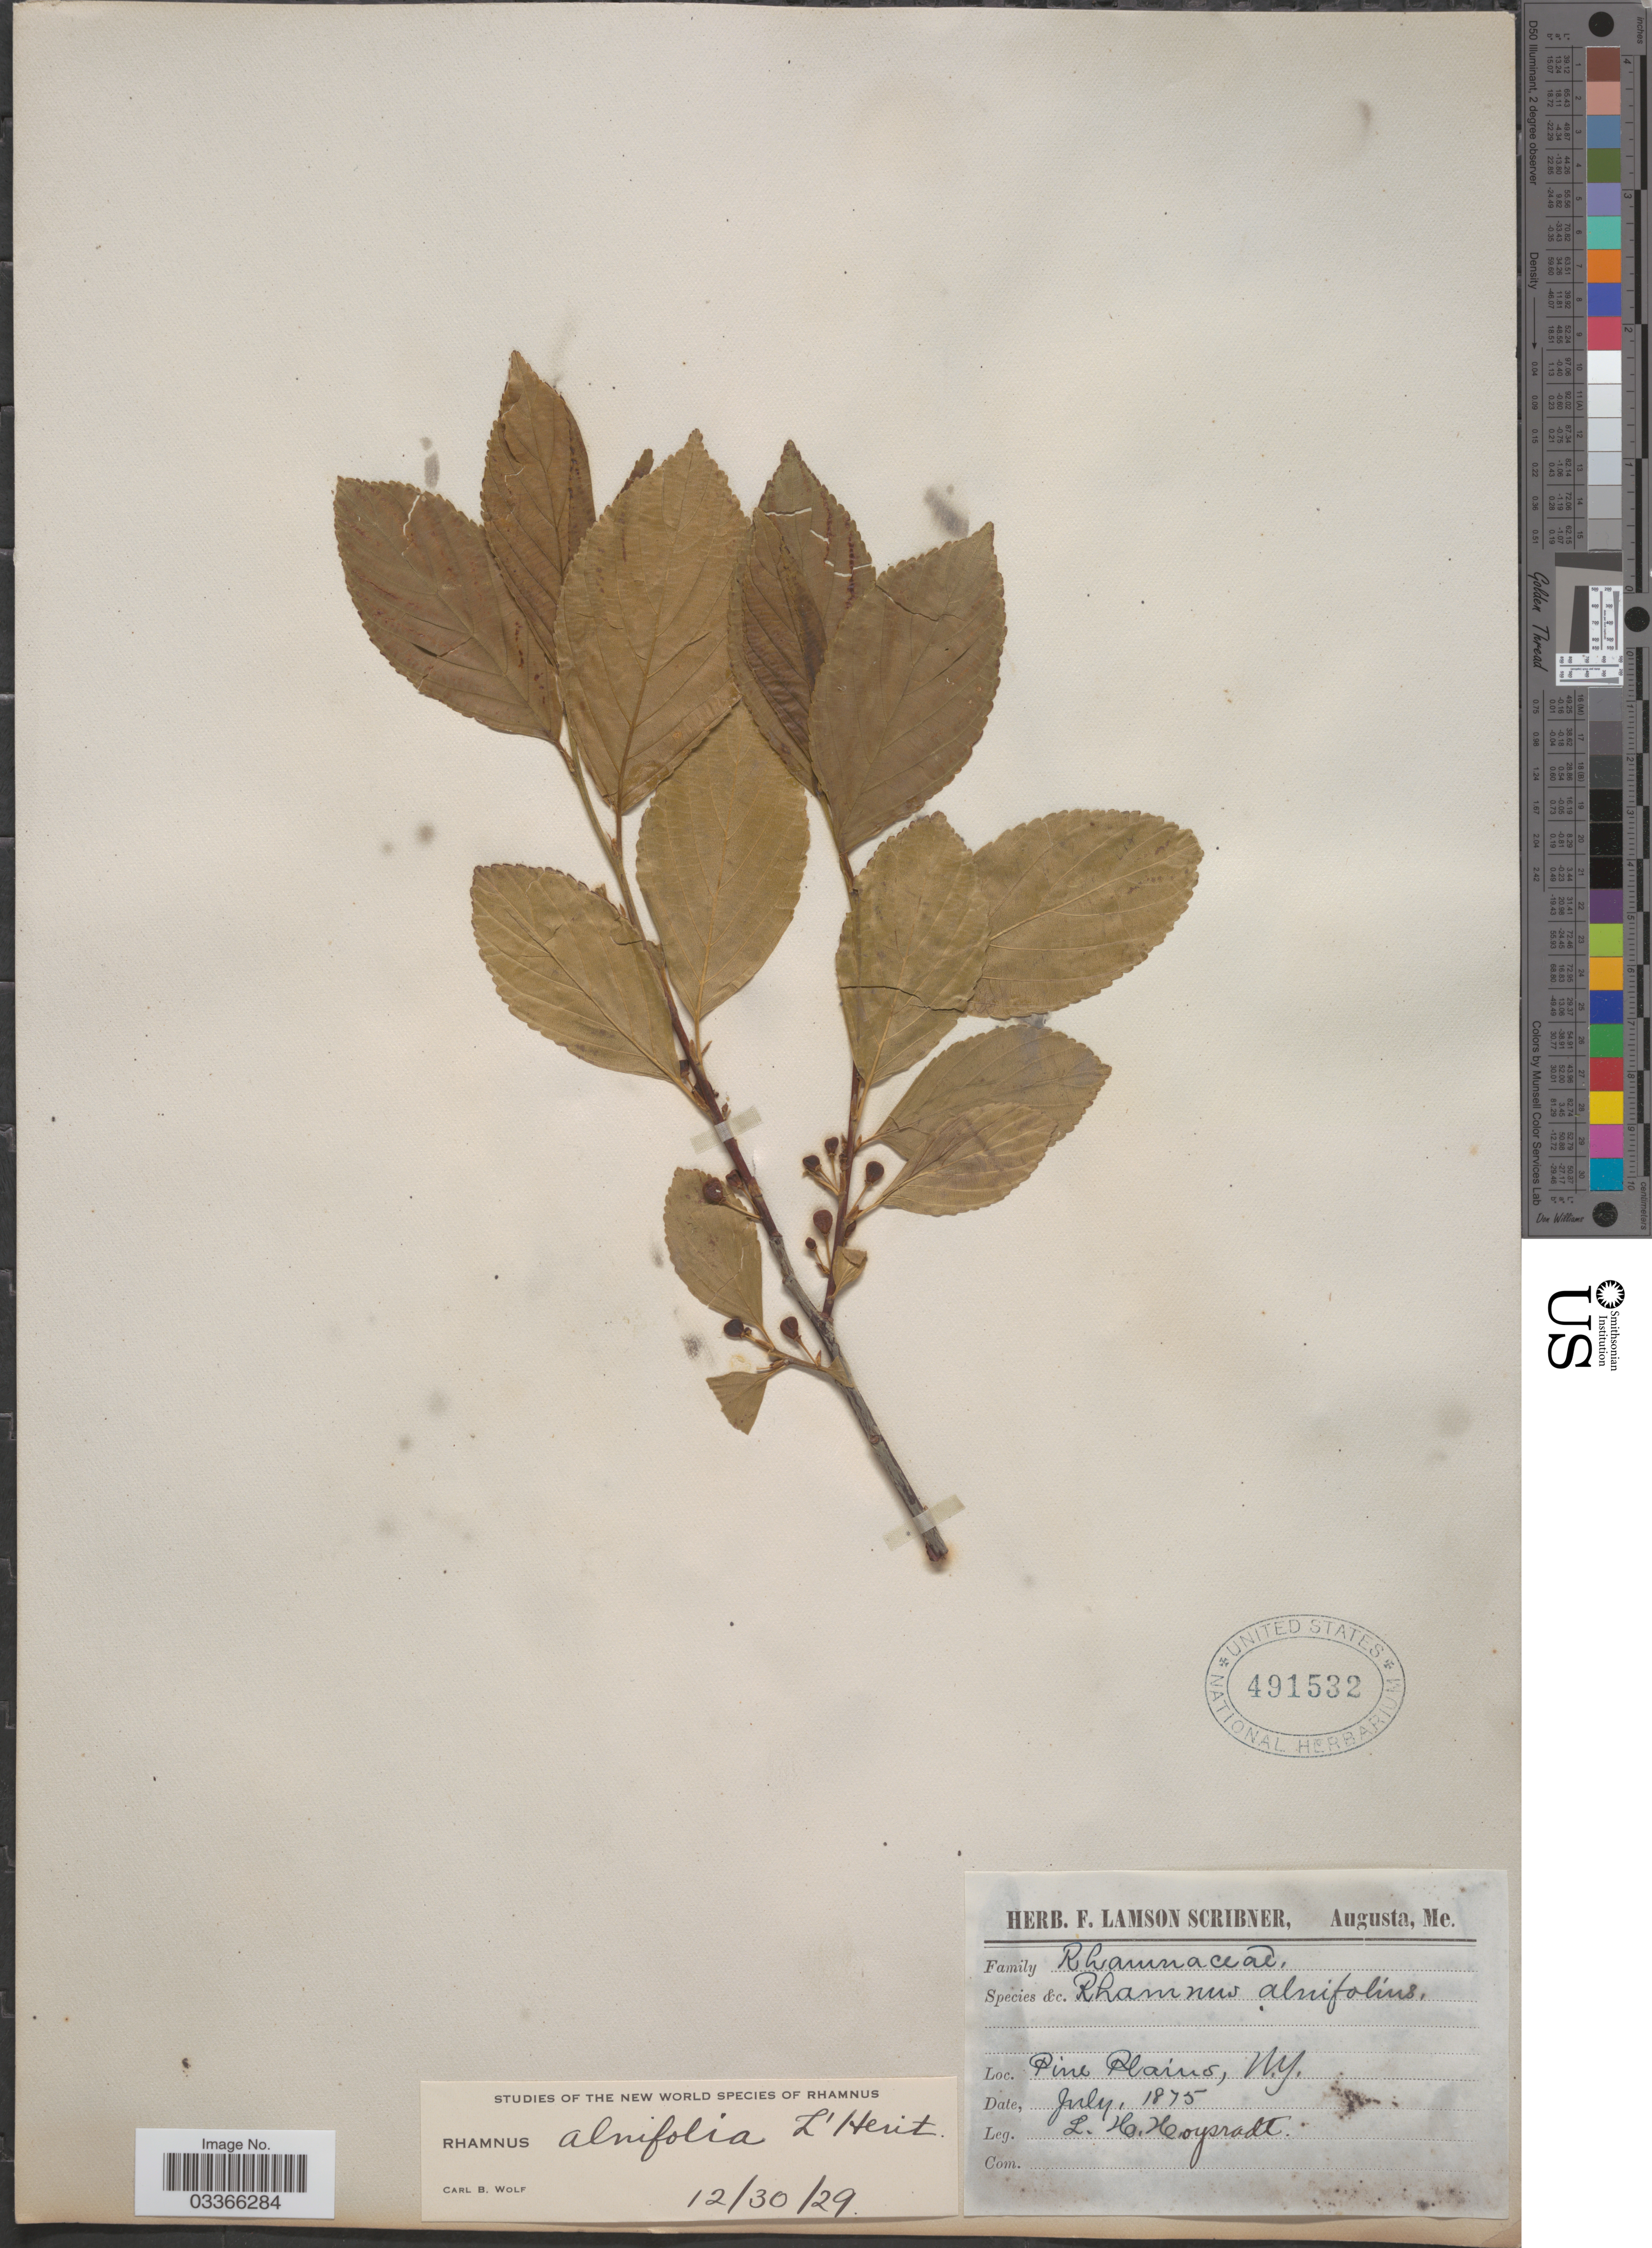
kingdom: Plantae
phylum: Tracheophyta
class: Magnoliopsida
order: Rosales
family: Rhamnaceae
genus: Rhamnus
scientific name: Rhamnus alnifolia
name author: L'Hér.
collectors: L. Hoysradt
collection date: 1875-07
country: United States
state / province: New York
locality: Pine Plains.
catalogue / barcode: US 491532